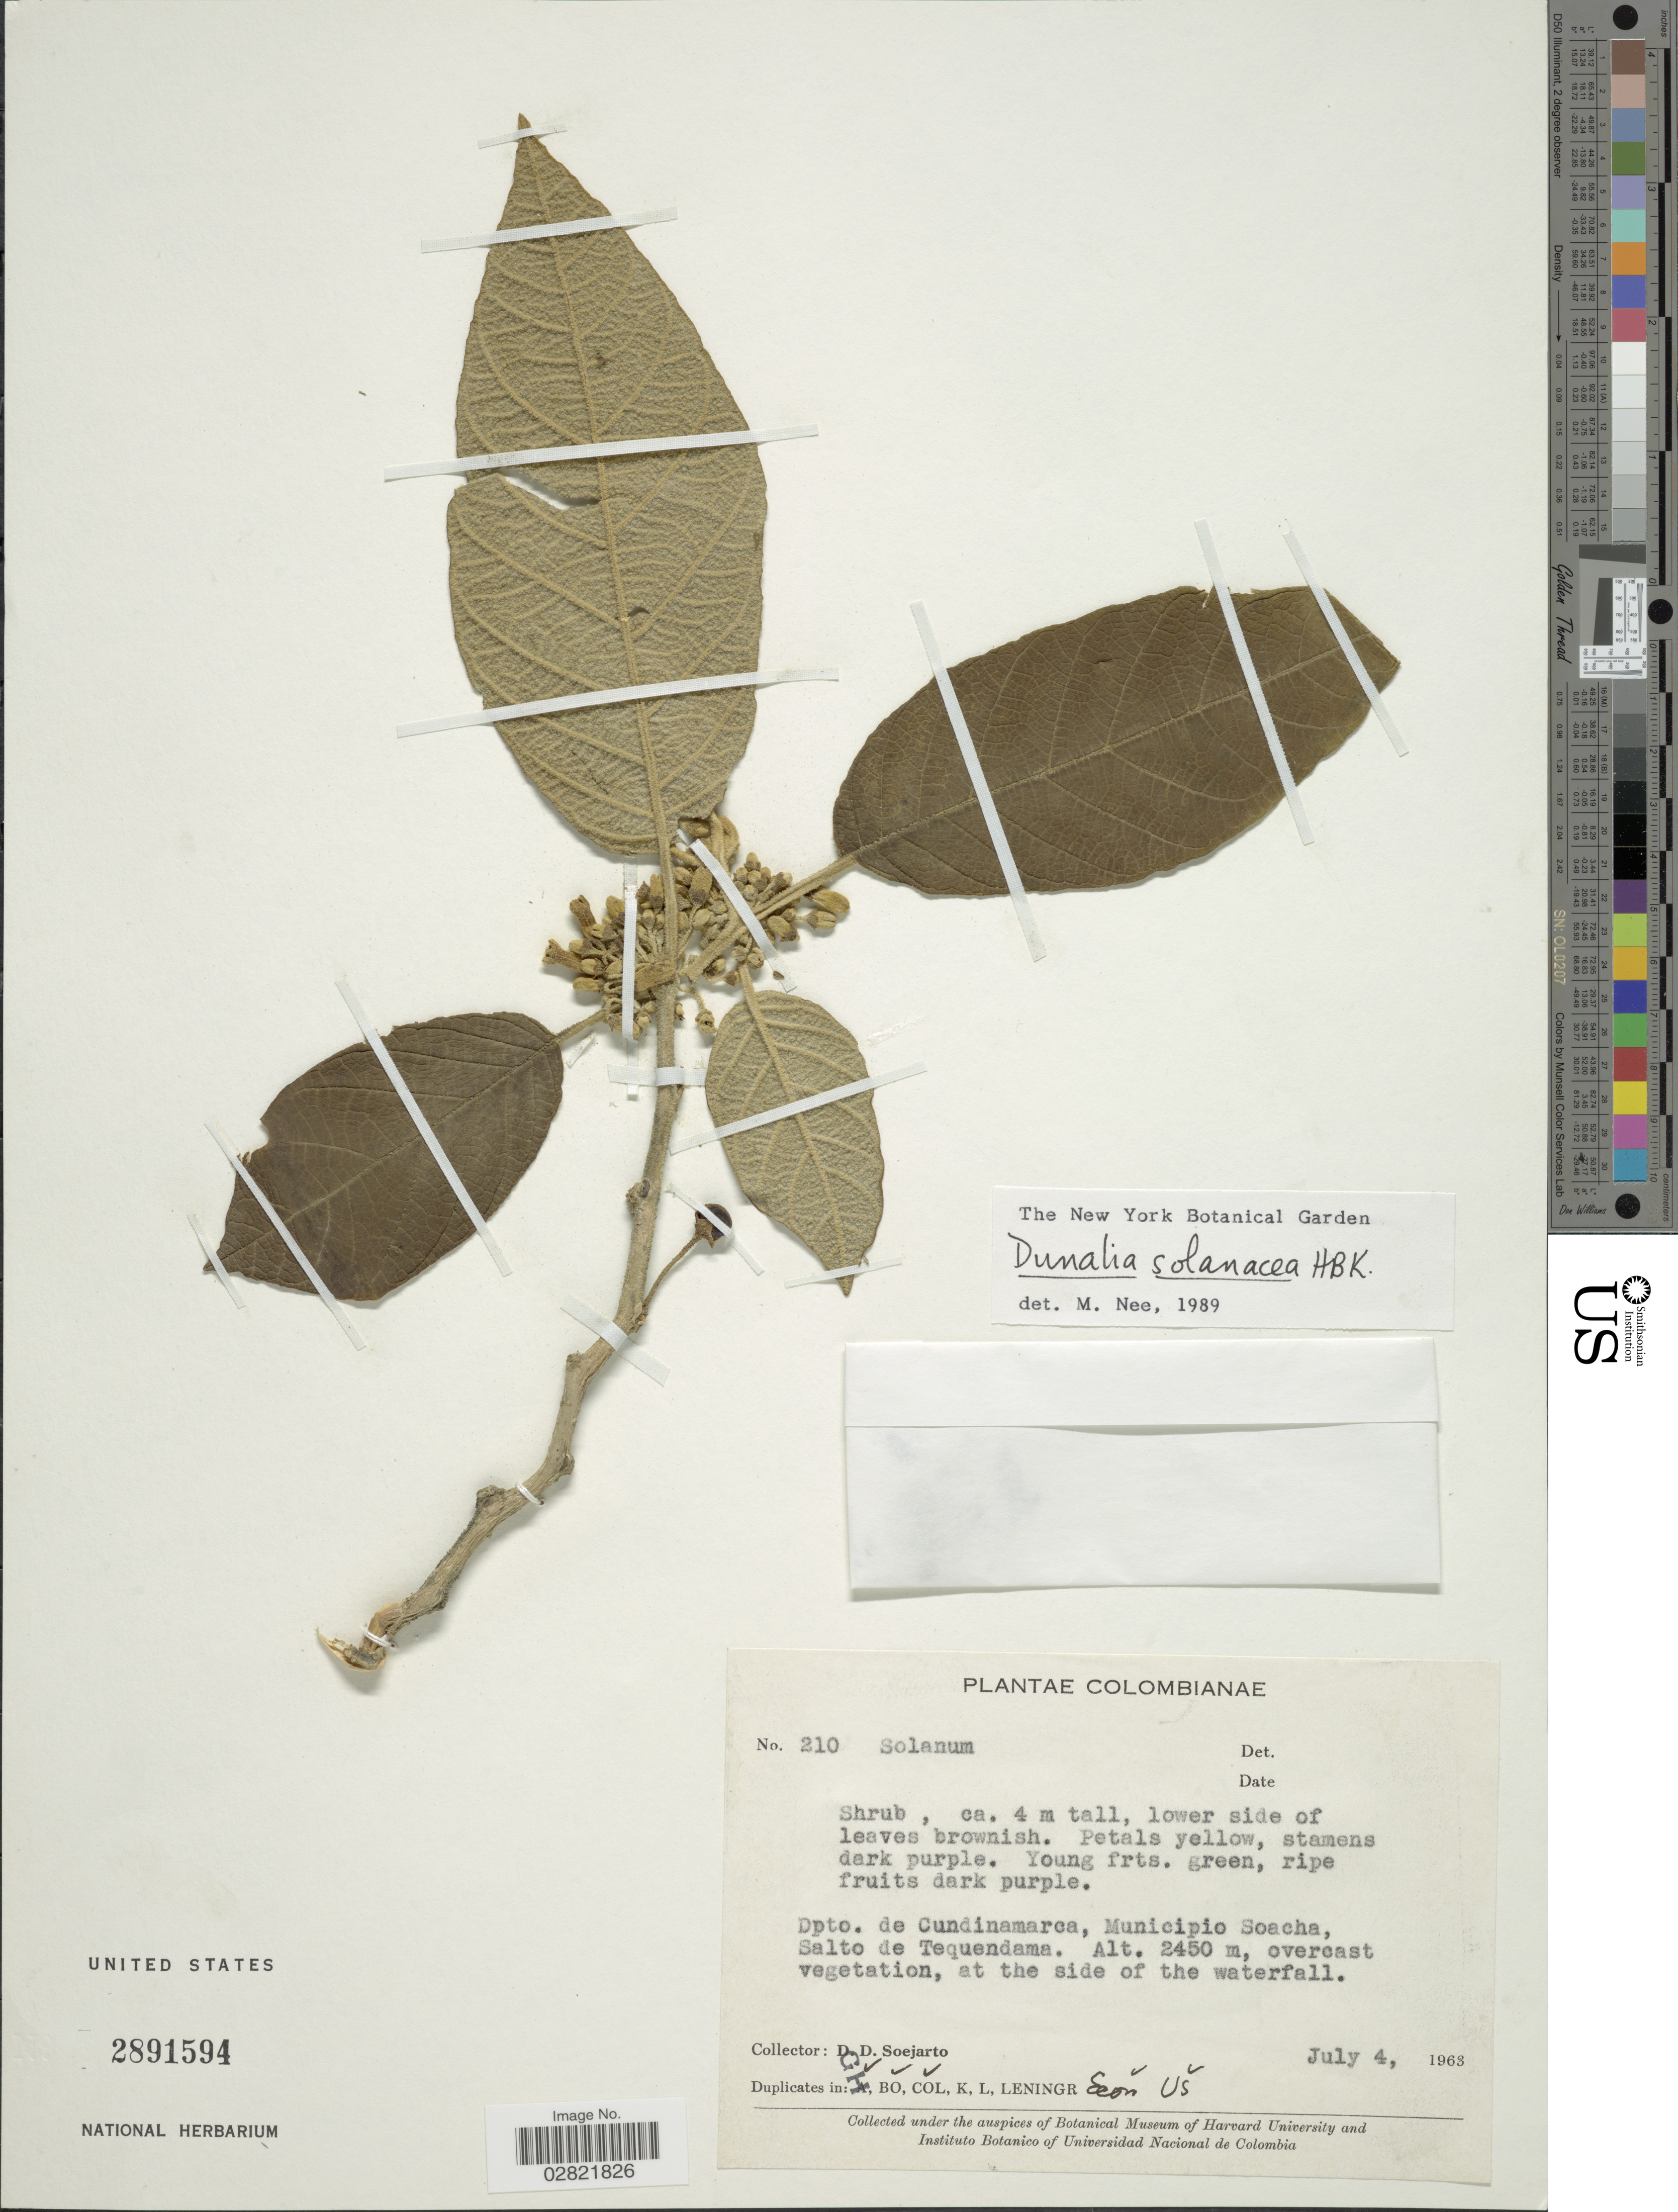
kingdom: Plantae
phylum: Tracheophyta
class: Magnoliopsida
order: Solanales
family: Solanaceae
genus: Dunalia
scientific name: Dunalia solanacea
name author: Kunth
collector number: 210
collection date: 1963-07-04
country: Colombia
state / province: Cundinamarca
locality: Dpto. de Cundinamarca, Municipio Soacha, Salto de Tequendama.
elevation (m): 2450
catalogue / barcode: US 2891594